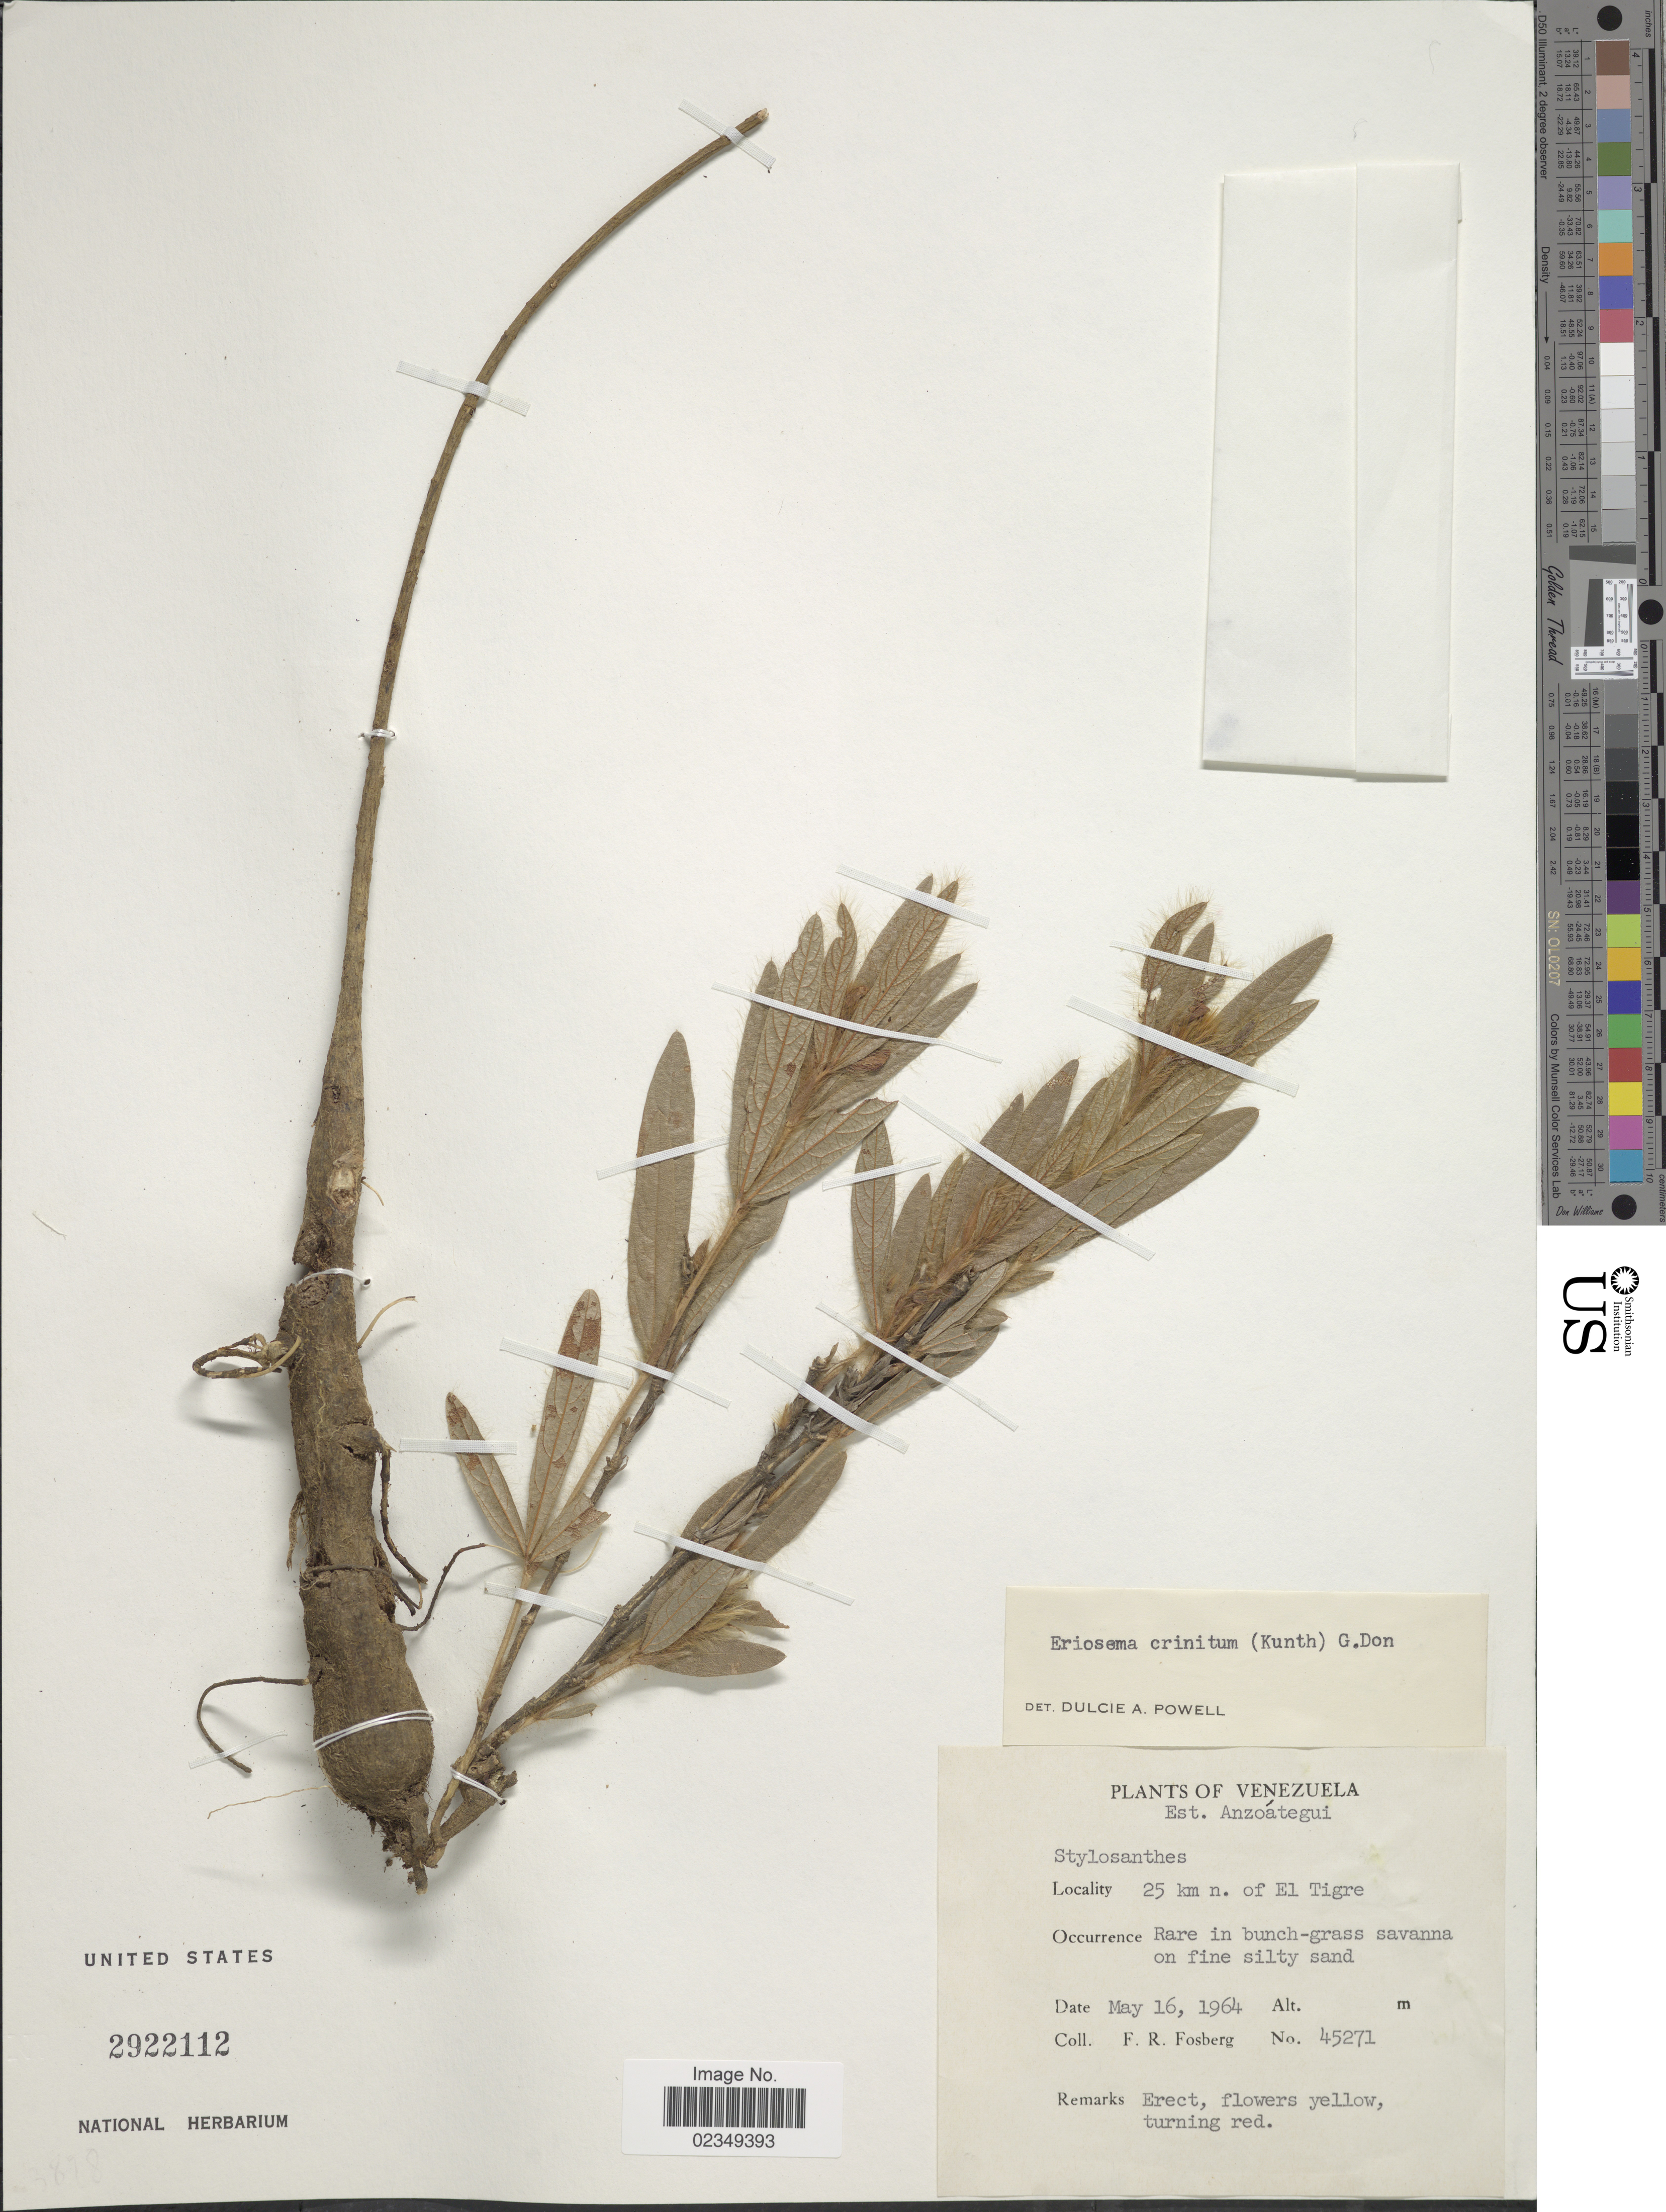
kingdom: Plantae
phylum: Tracheophyta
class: Magnoliopsida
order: Fabales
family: Fabaceae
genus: Eriosema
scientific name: Eriosema crinitum var. crinitum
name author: (Kunth) G. Don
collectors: F. R. Fosberg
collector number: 45271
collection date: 1964-05-16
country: Venezuela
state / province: Anzoategui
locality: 25 km n. of El Tigre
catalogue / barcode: US 2922112